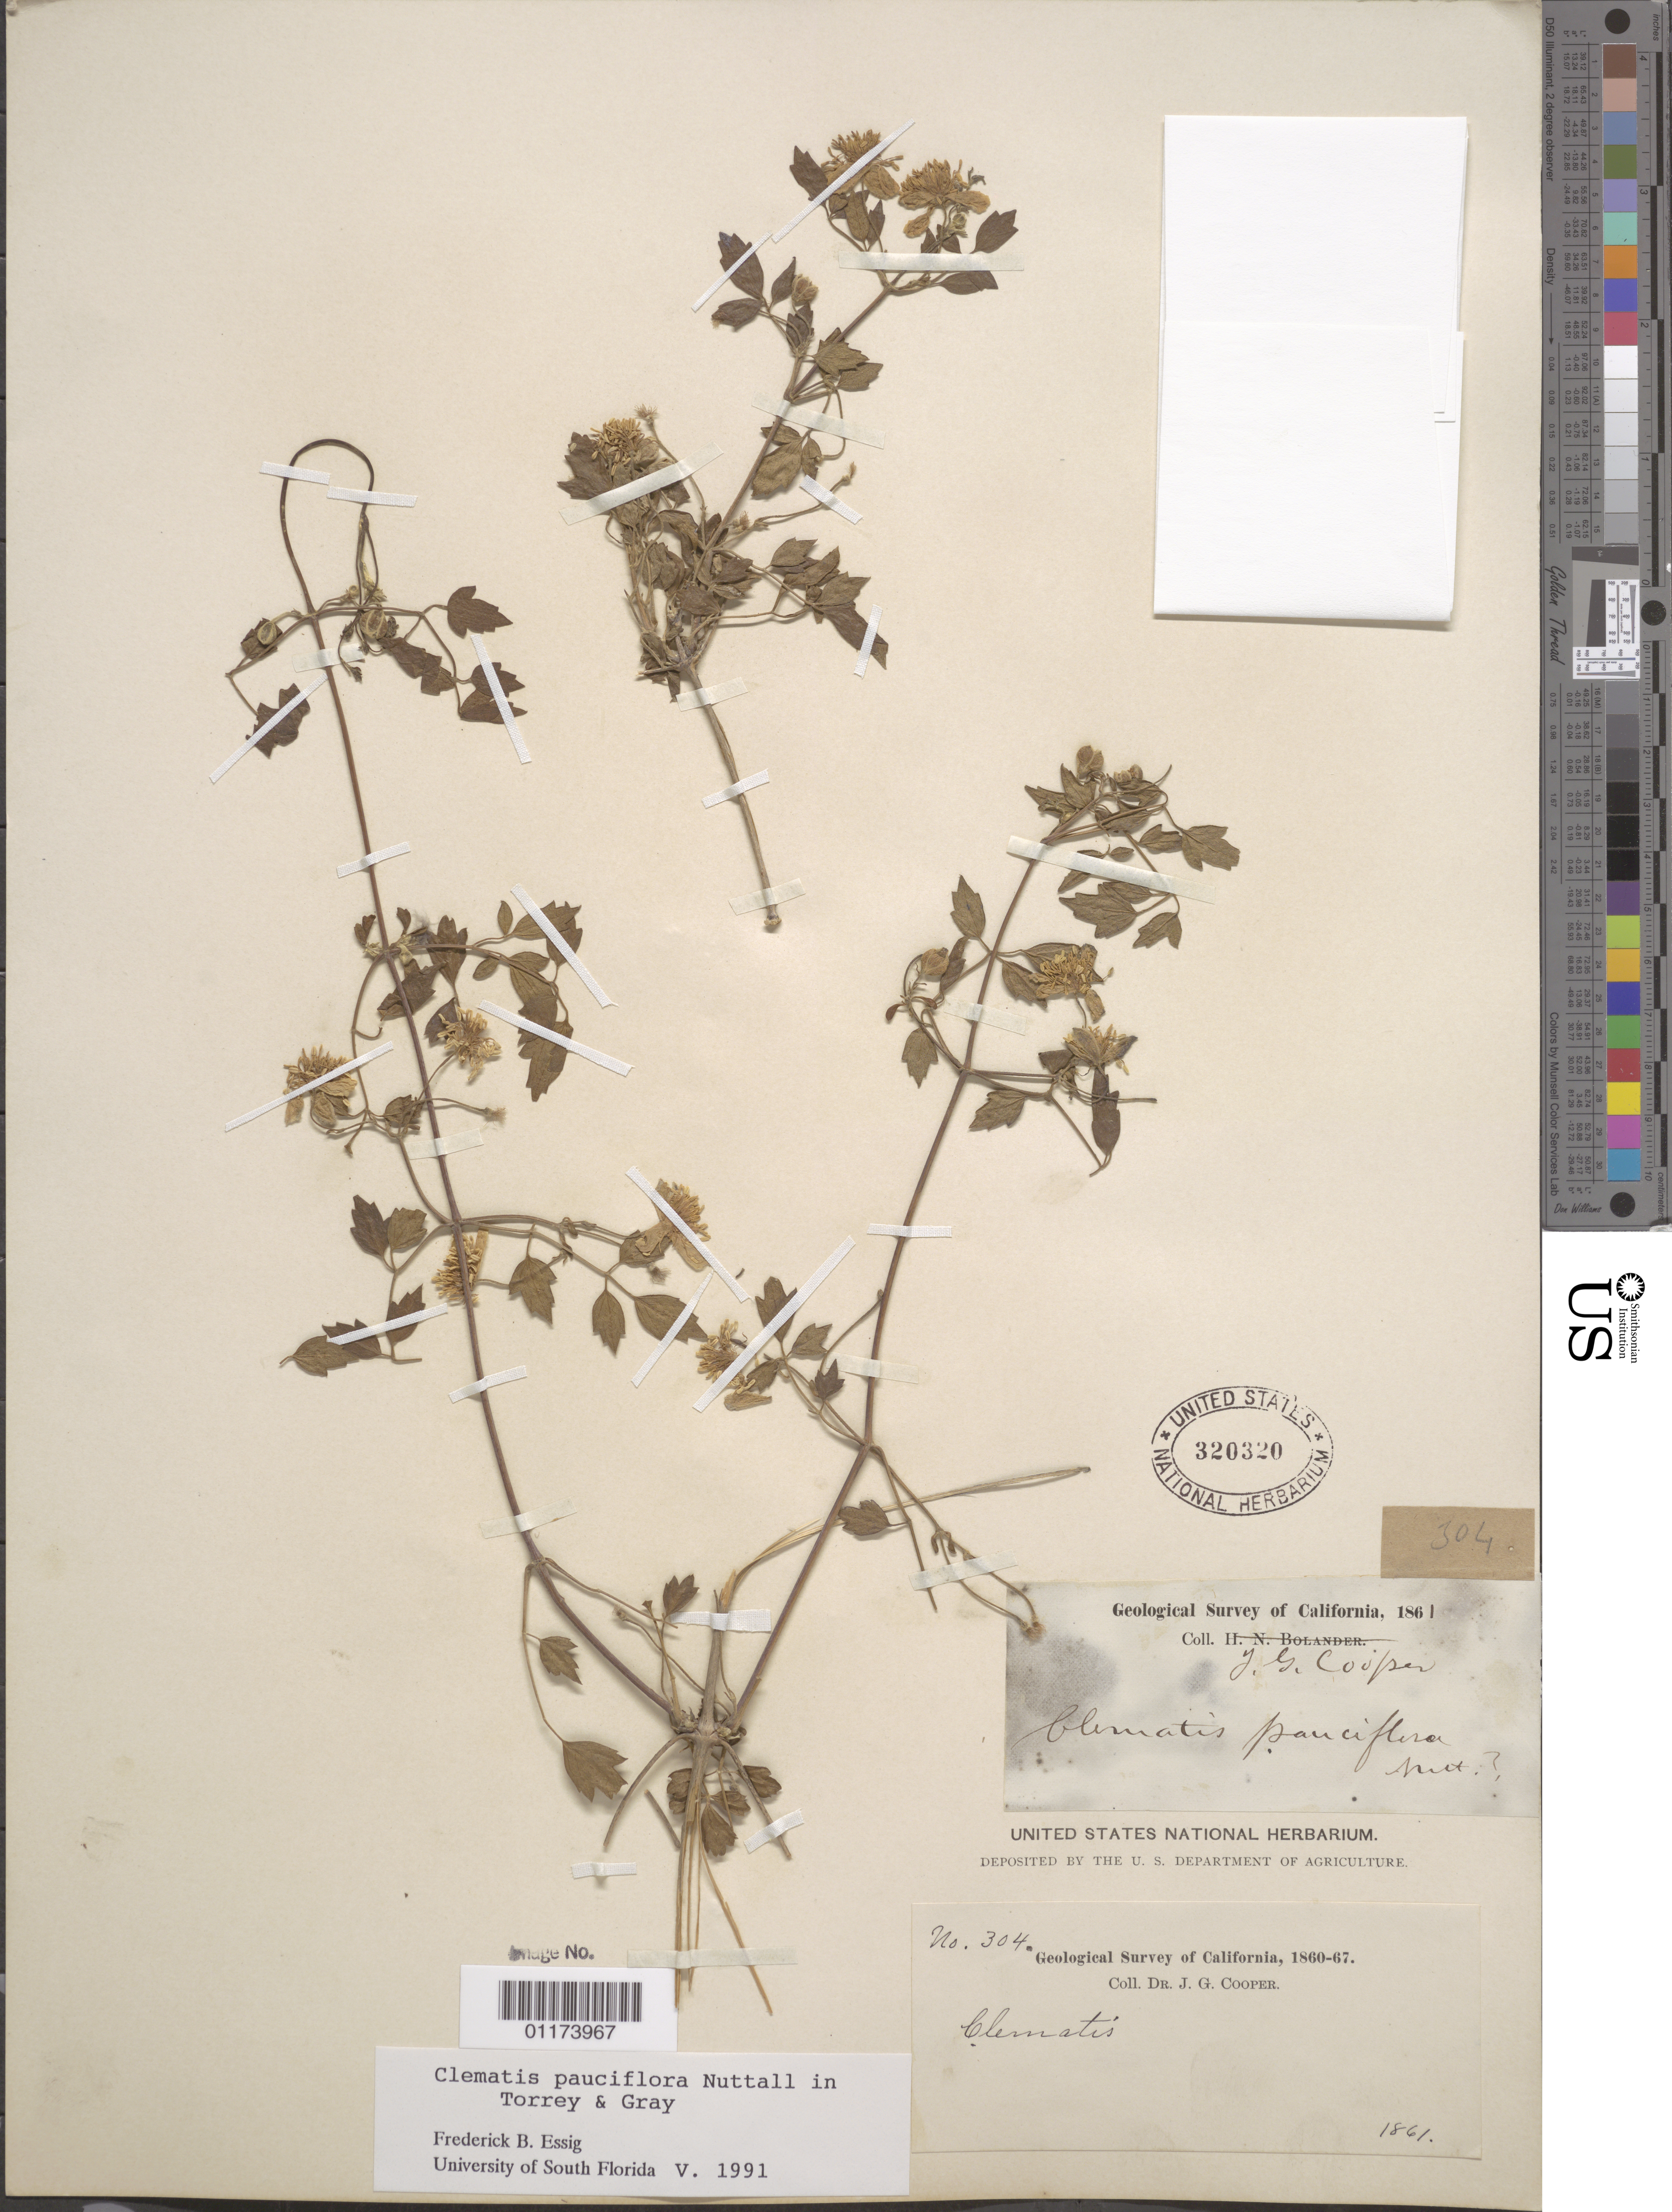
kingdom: Plantae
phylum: Tracheophyta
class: Magnoliopsida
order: Ranunculales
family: Ranunculaceae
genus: Clematis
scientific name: Clematis pauciflora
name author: Nutt. ex Torr. & A. Gray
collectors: J. G. Cooper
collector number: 304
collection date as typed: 1861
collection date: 1861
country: United States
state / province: California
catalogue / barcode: US 320320